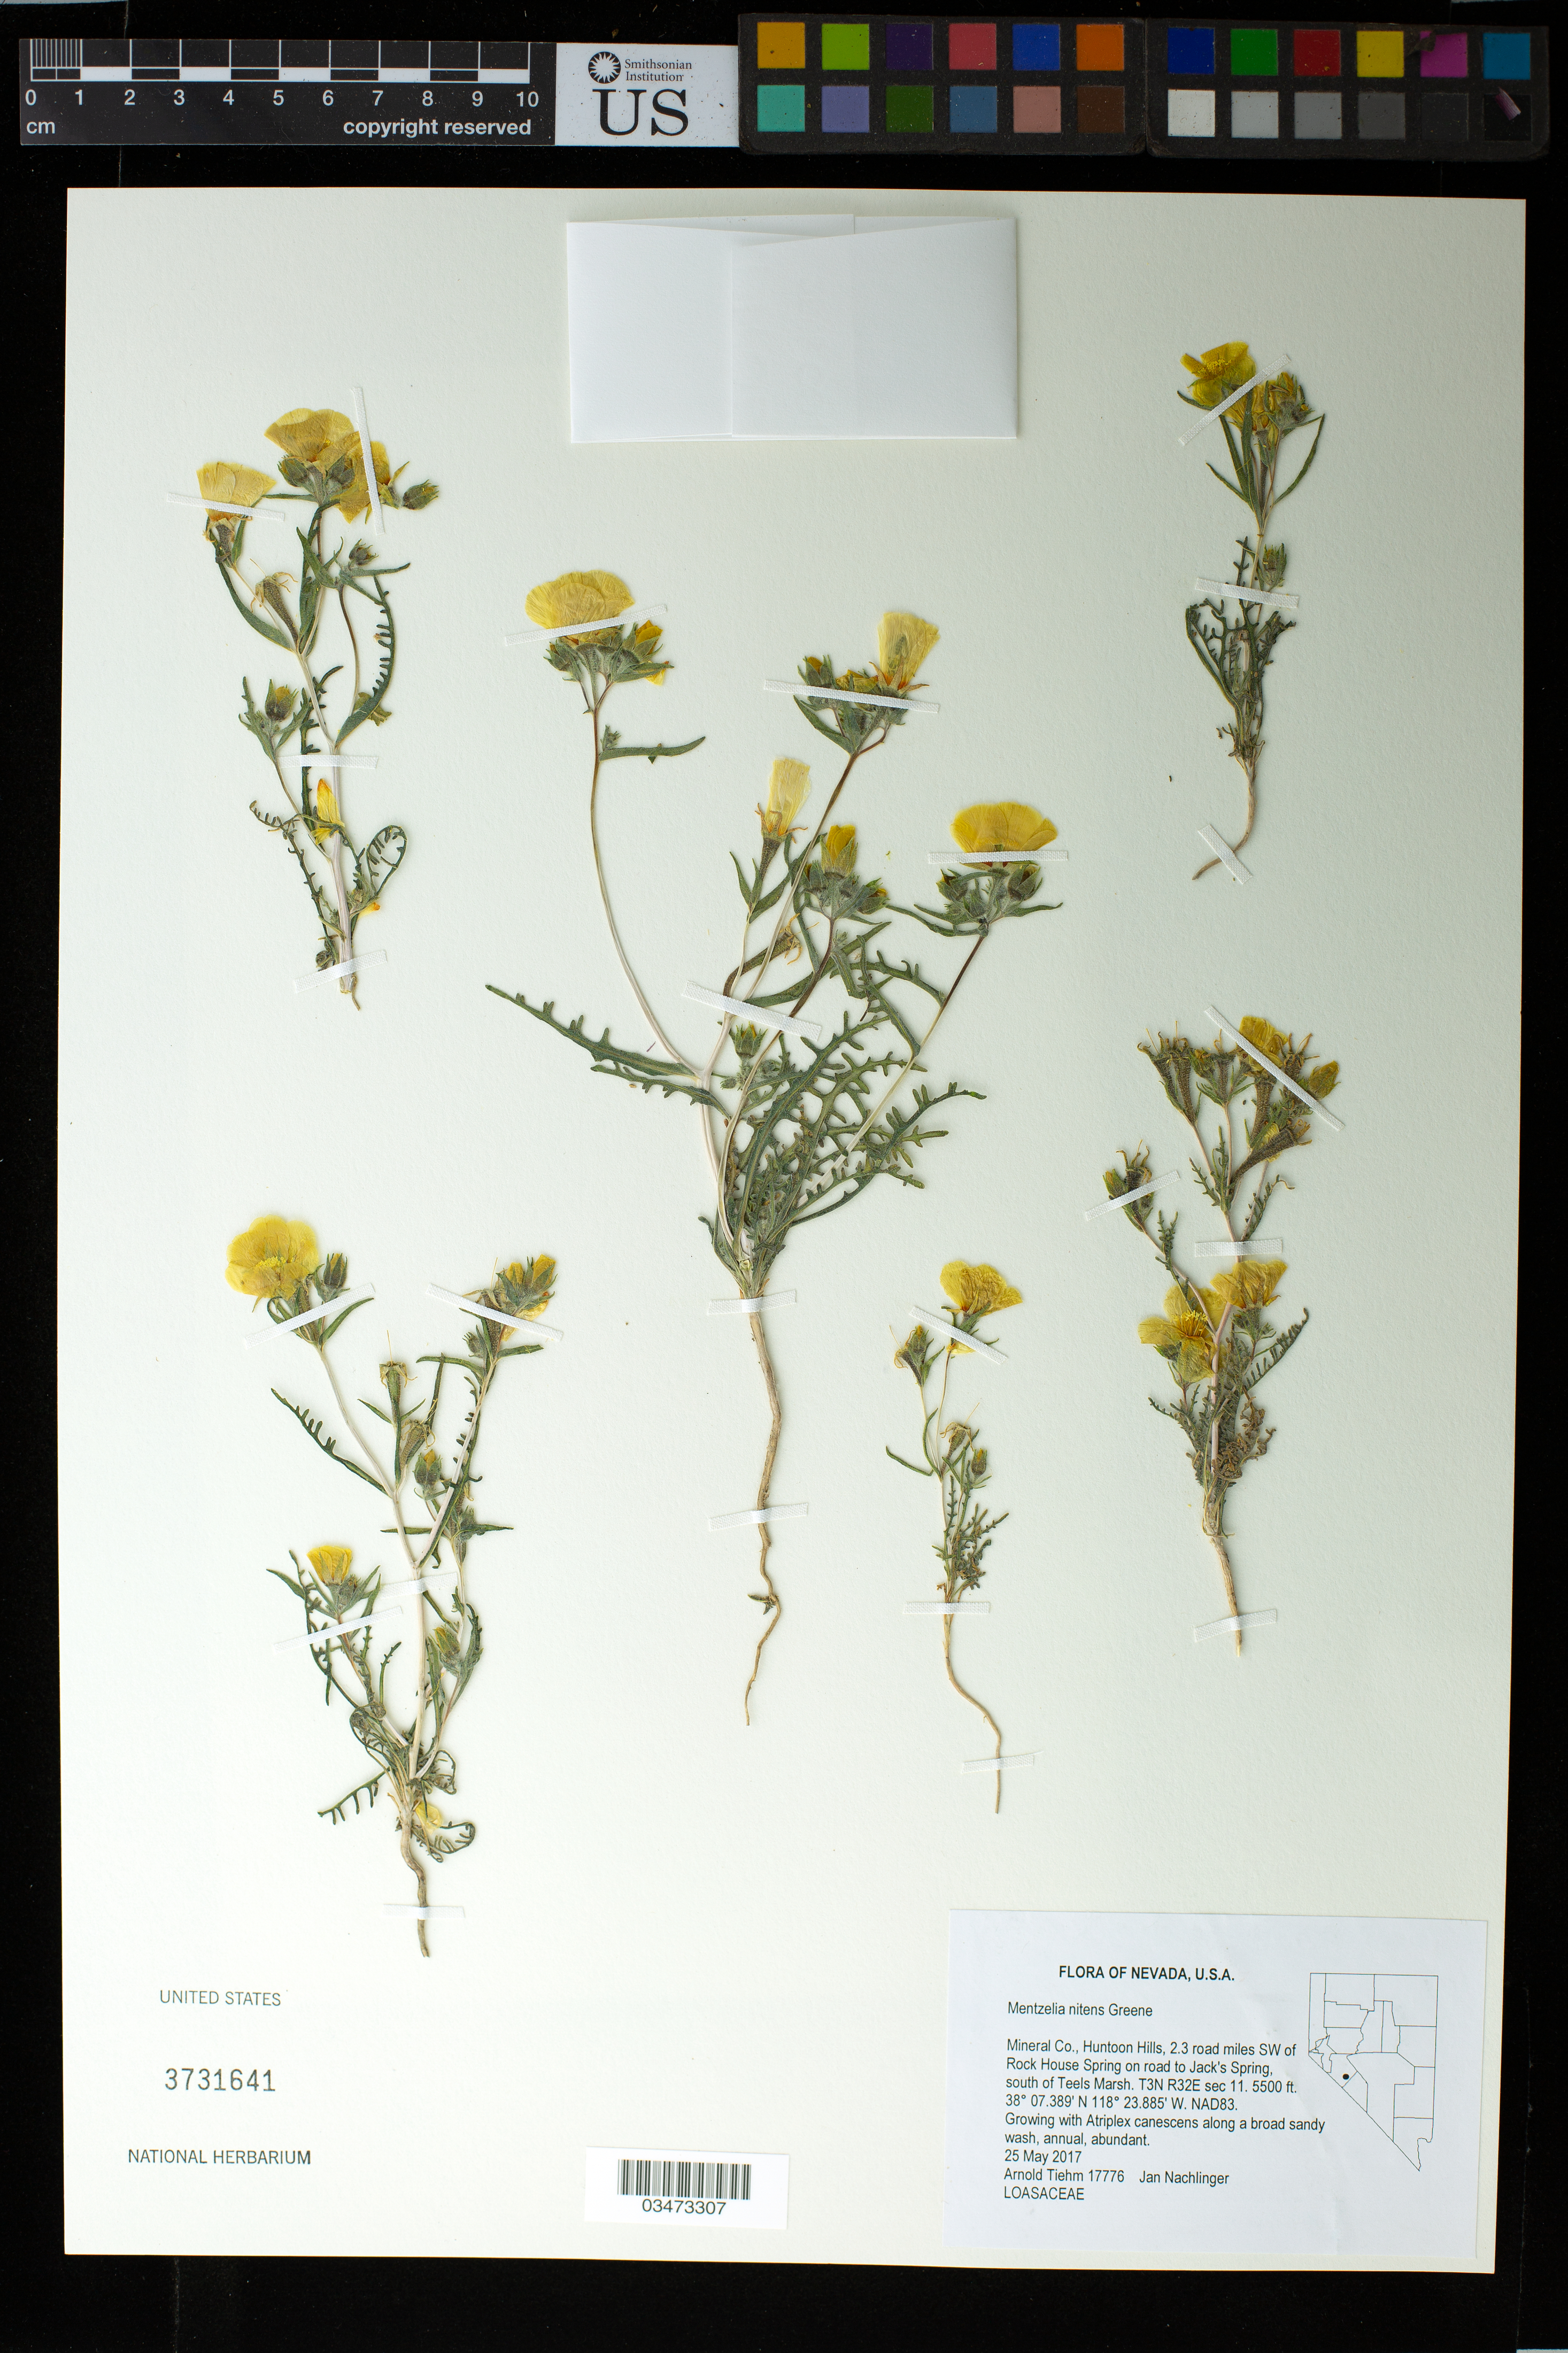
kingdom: Plantae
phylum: Tracheophyta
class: Magnoliopsida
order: Cornales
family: Loasaceae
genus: Mentzelia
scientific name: Mentzelia nitens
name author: Greene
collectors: A. Tiehm & J. Nachlinger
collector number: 17776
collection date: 2017-05-25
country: United States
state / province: Nevada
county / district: Mineral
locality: Huntoon Hills, 2.3 road miles SW of Rock House Spring on road to Jack's Spring, south of Teels Marsh.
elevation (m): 1676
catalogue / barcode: US 3731641